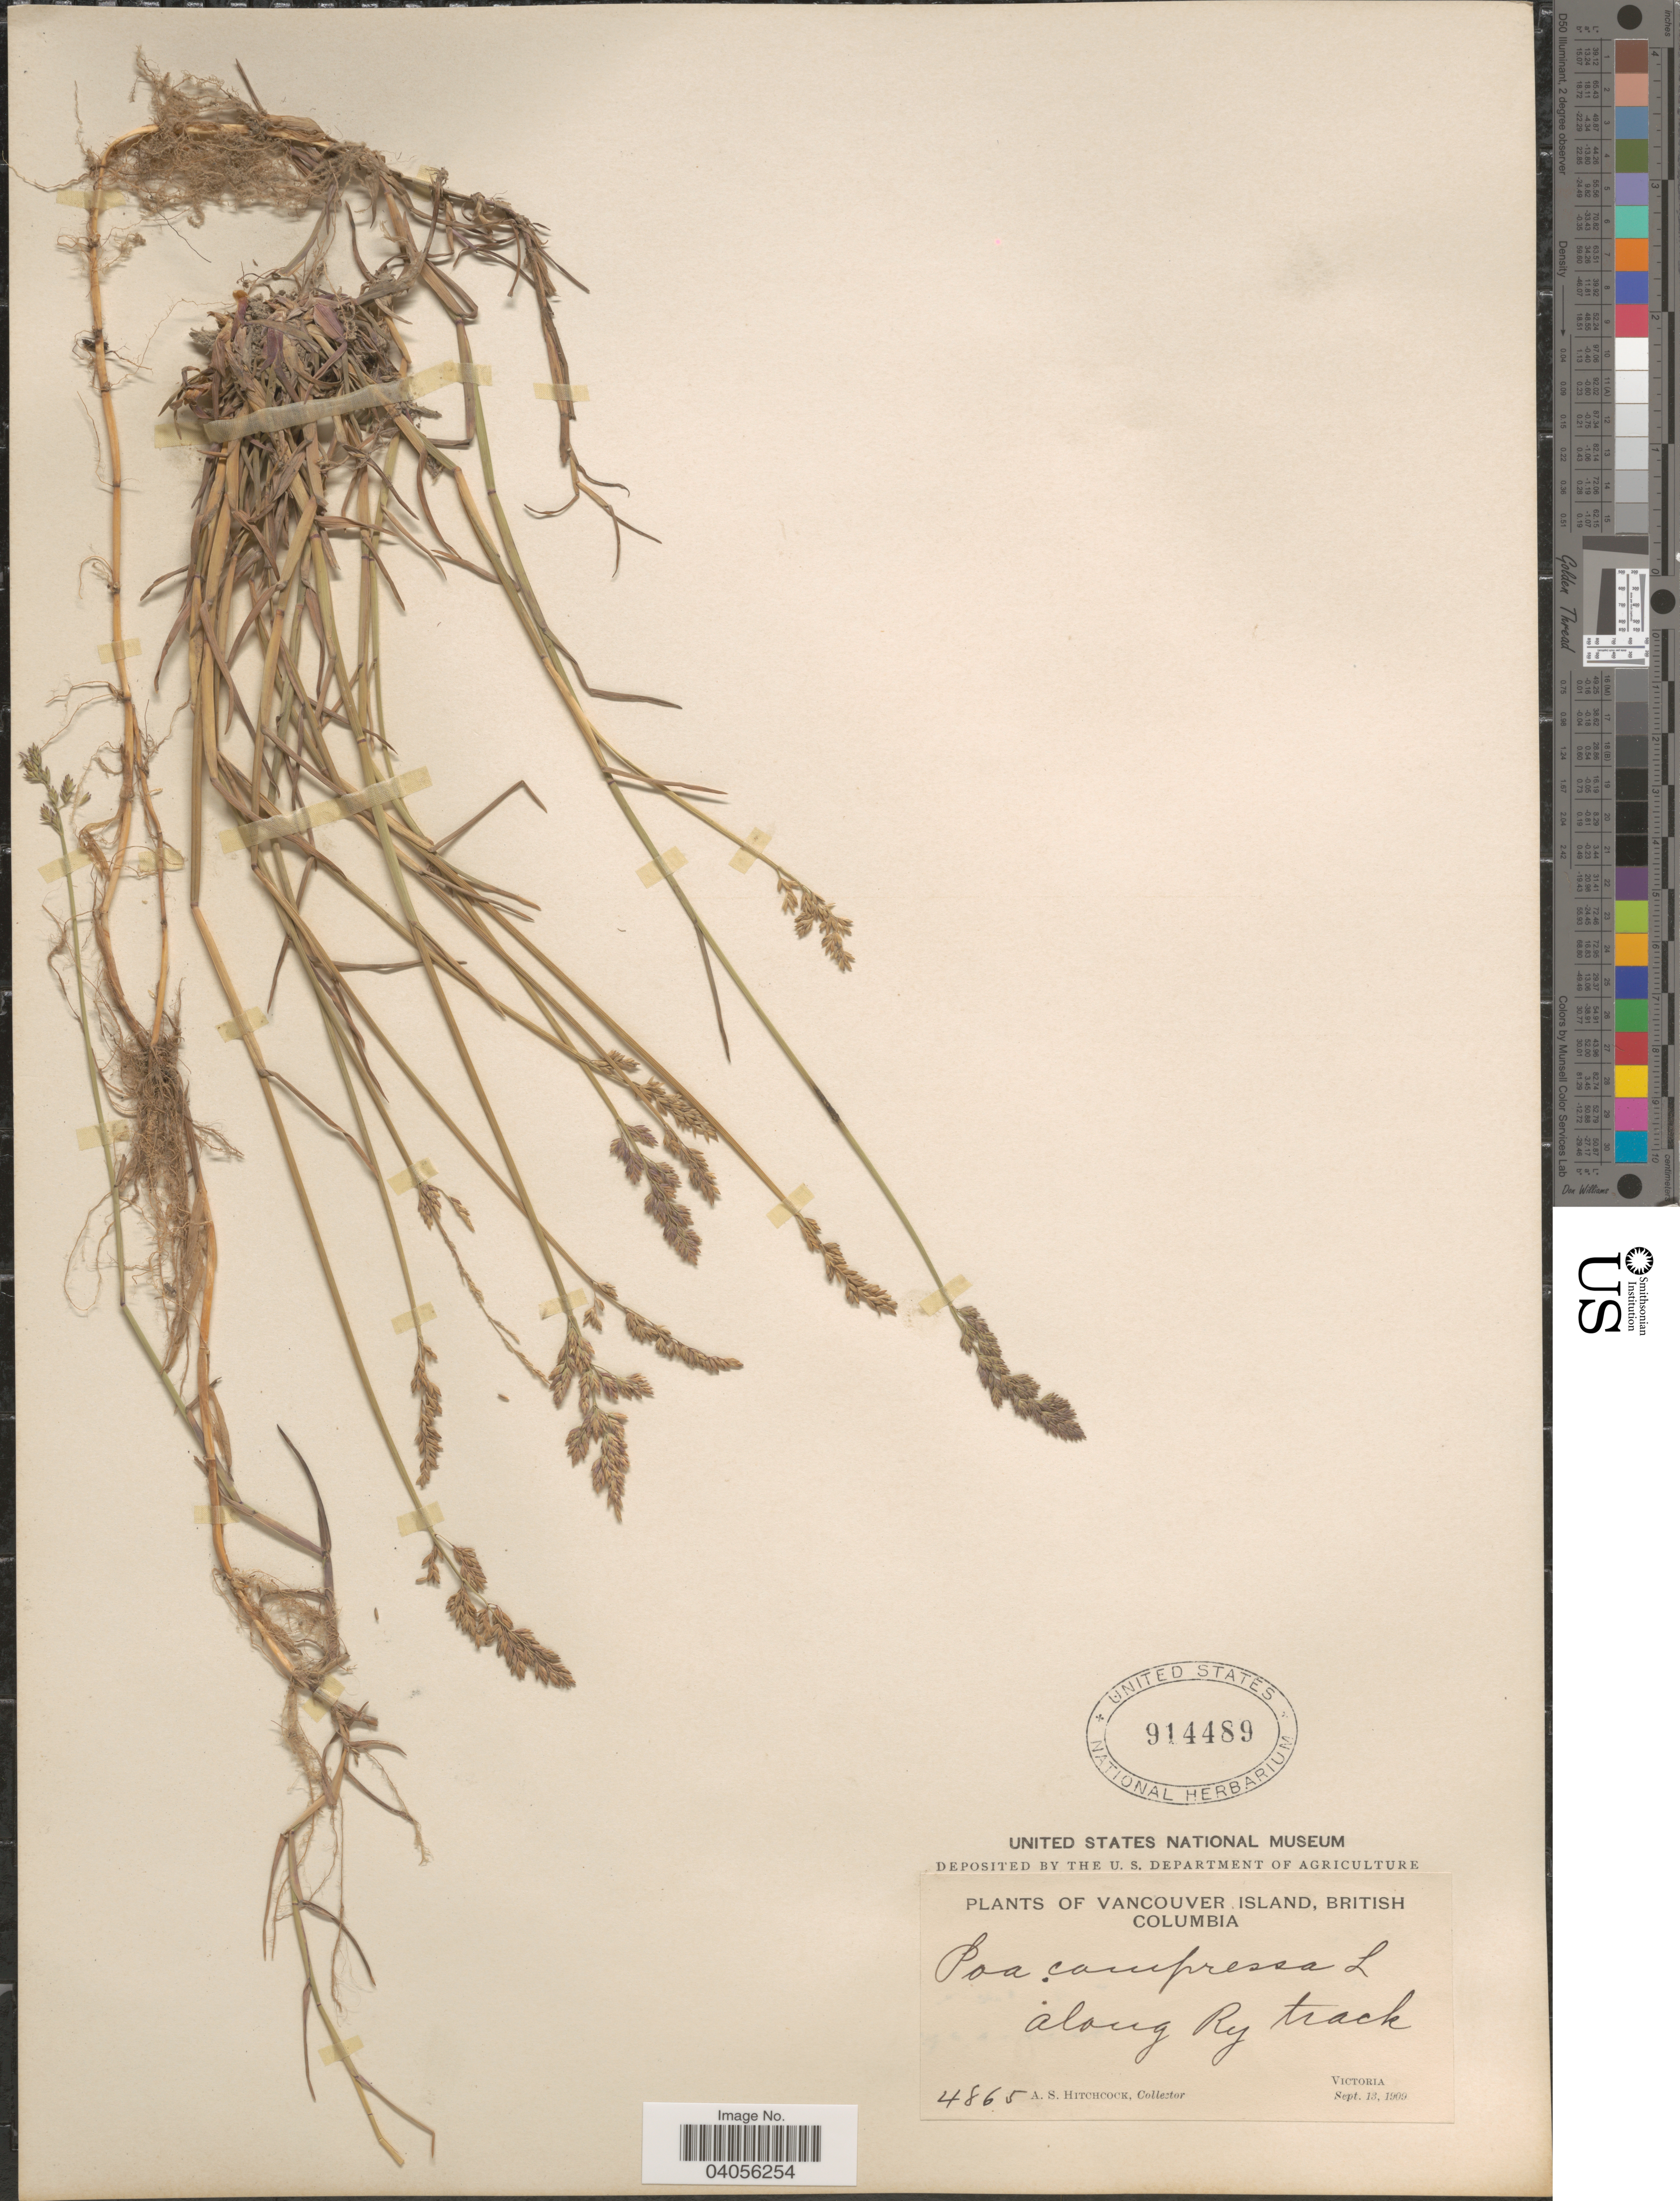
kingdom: Plantae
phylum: Tracheophyta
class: Liliopsida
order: Poales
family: Poaceae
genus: Poa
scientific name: Poa compressa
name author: L.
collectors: A. S. Hitchcock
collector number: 4865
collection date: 1909-09-13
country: Canada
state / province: British Columbia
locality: Vancouver Island. Along Ry track. Victoria.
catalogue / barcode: US 914489